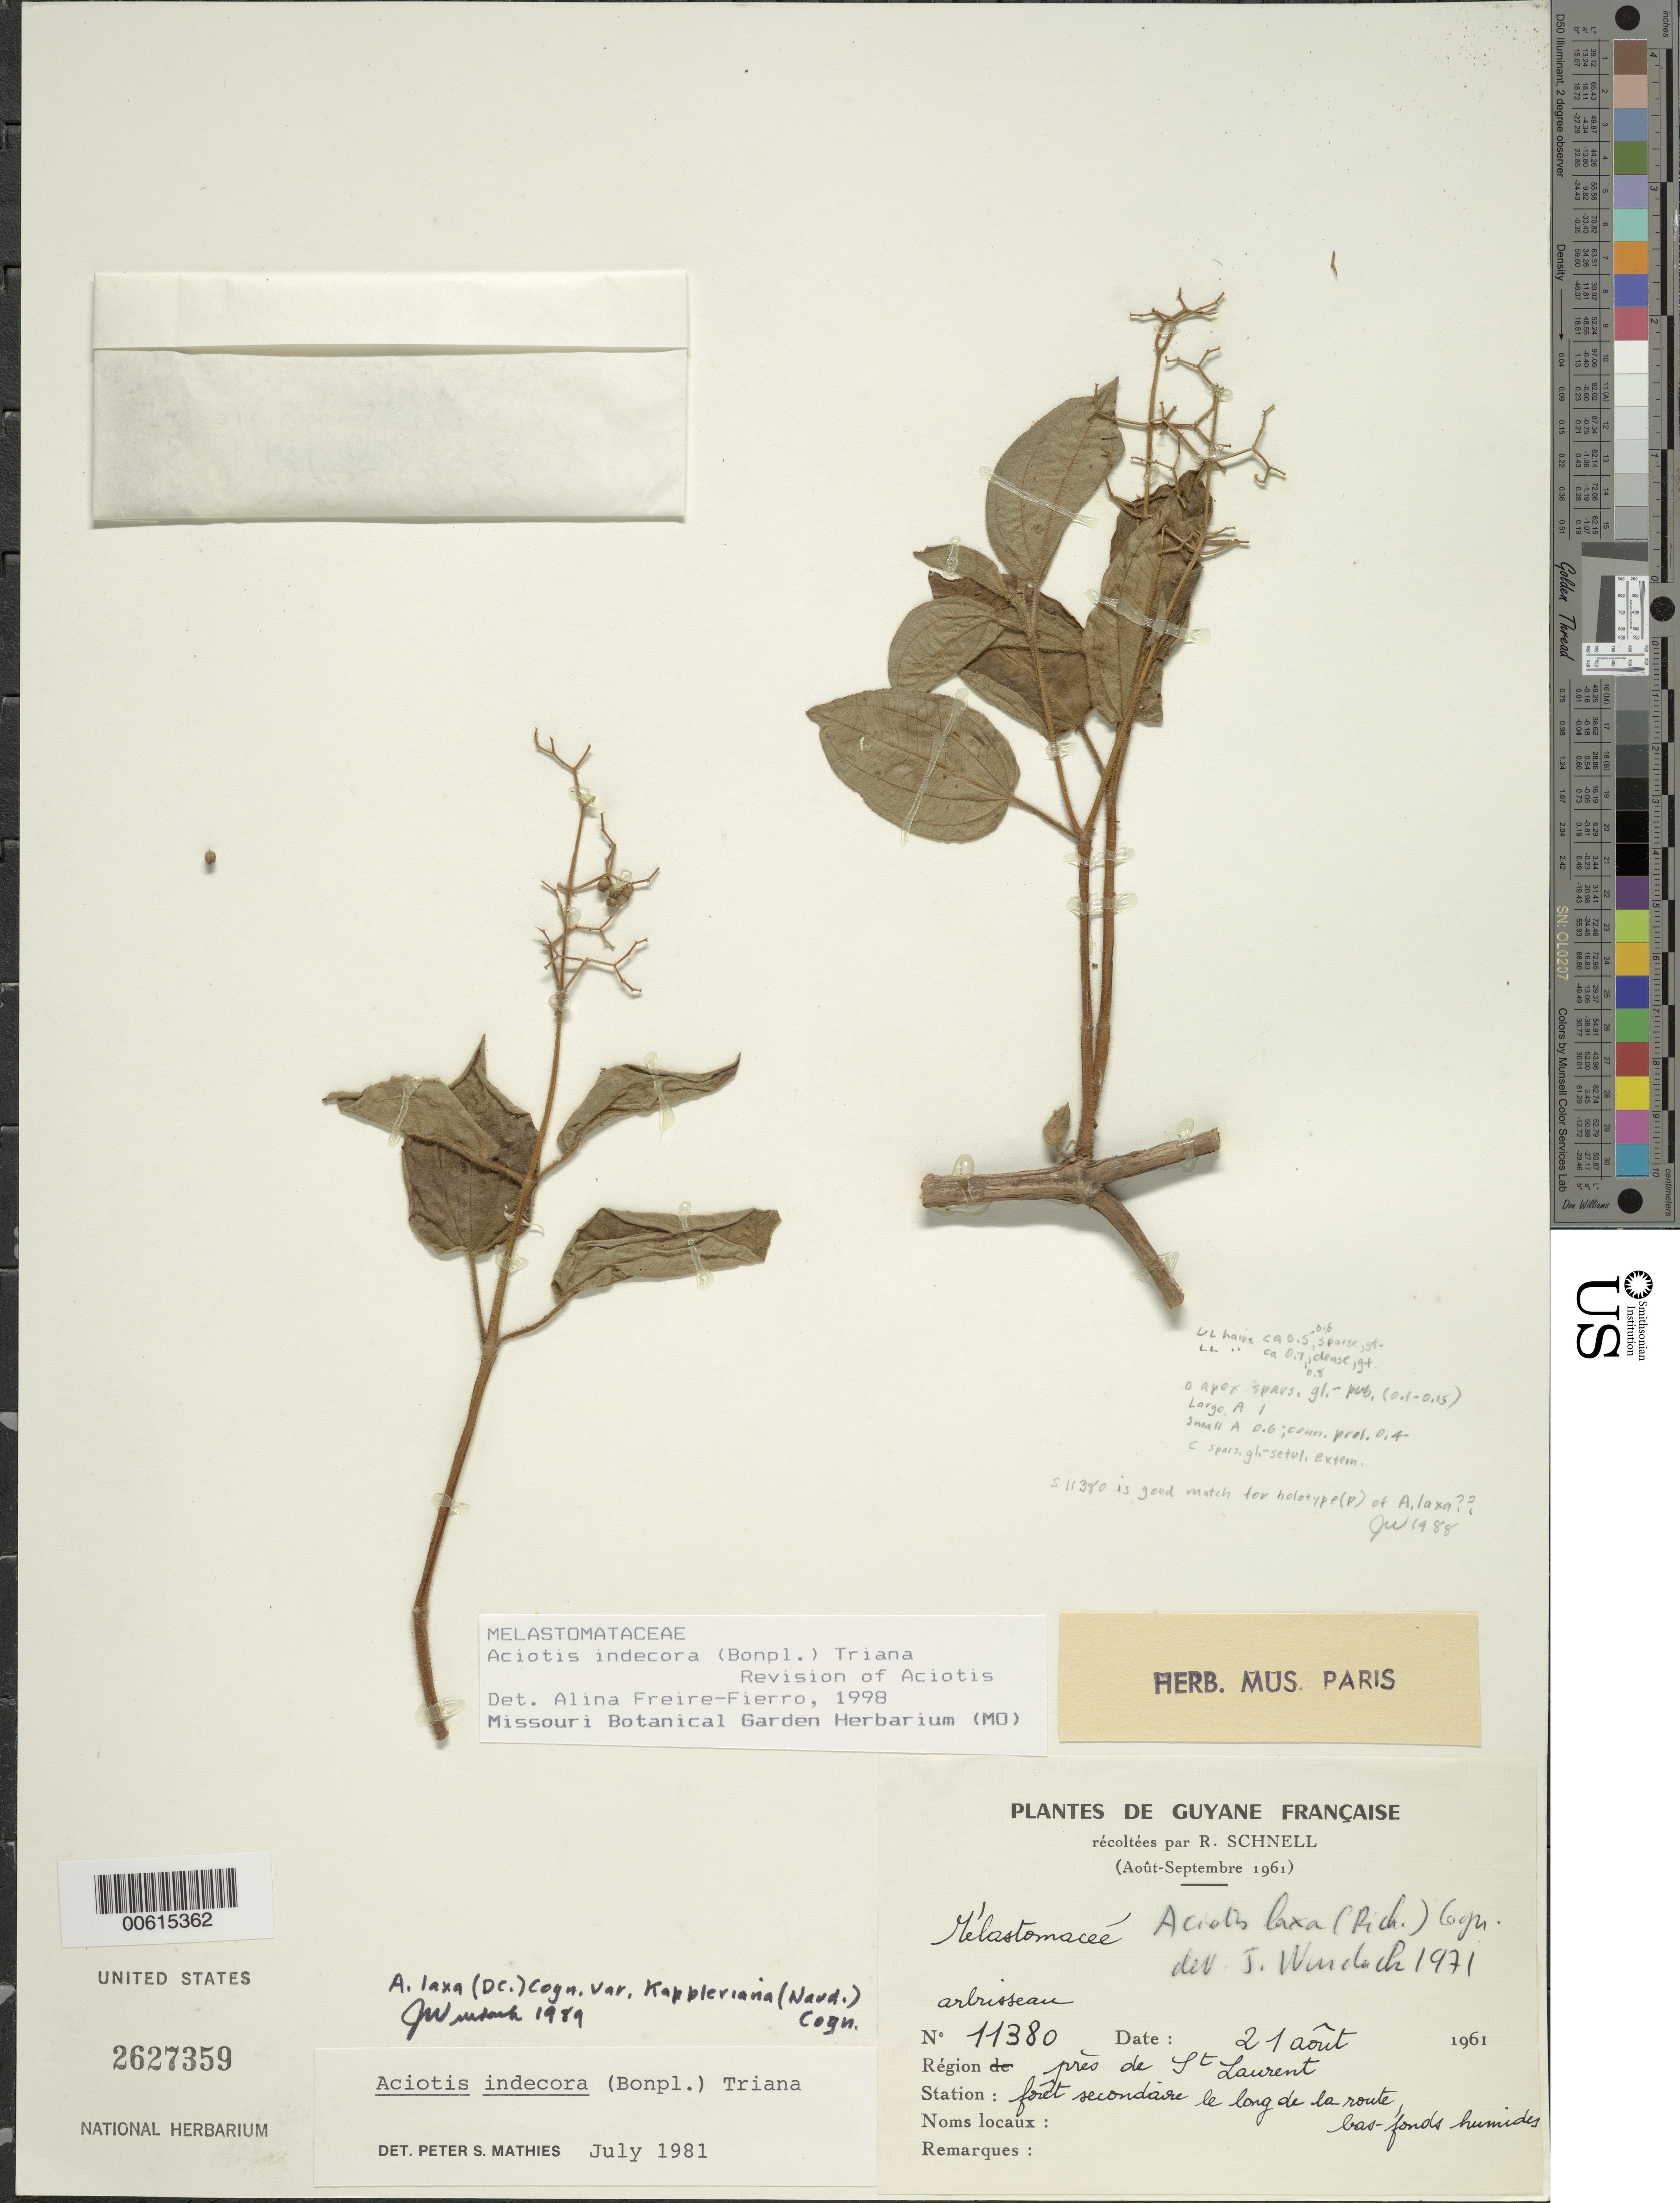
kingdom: Plantae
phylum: Tracheophyta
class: Magnoliopsida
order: Myrtales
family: Melastomataceae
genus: Aciotis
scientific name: Aciotis indecora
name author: (Bonpl.) Triana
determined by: Freire-Fierro, A.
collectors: R. A. Schnell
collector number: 11380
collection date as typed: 21-Aug-61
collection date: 1961-08-21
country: French Guiana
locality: Saint-Laurent du Maroni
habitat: Foret secondaire le long de la route bas-fonds humides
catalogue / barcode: US 2627359